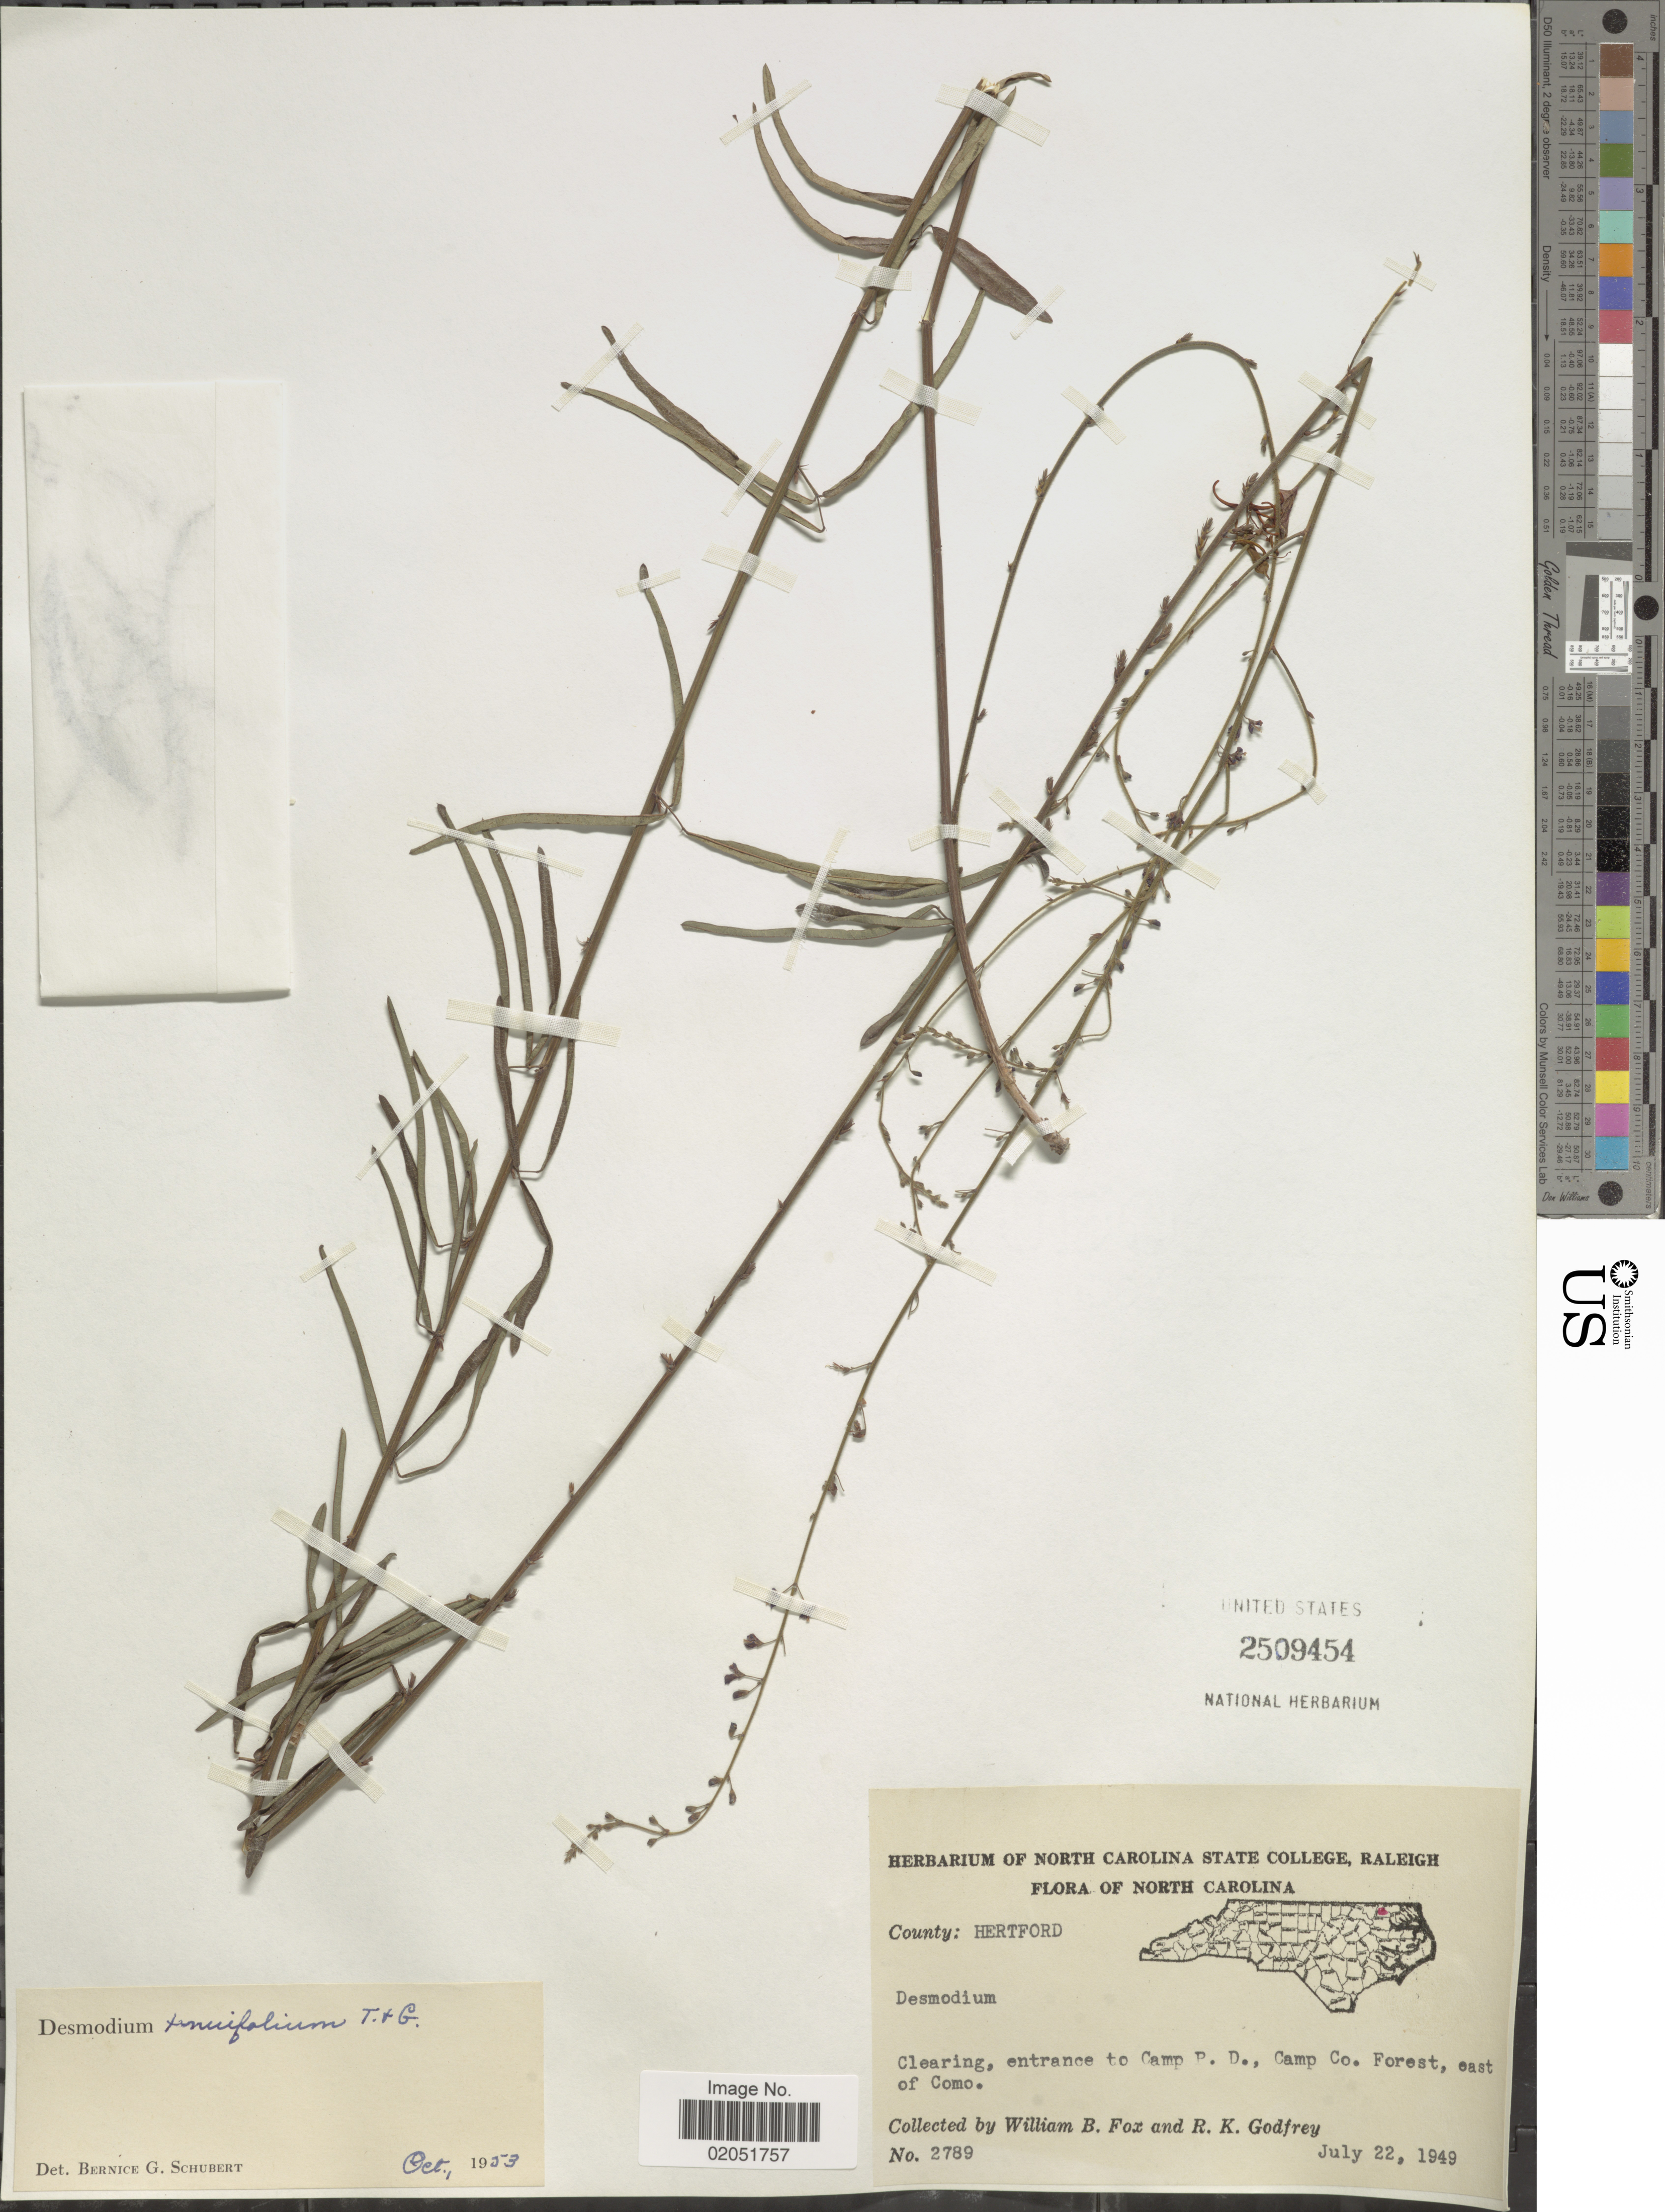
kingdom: Plantae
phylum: Tracheophyta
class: Magnoliopsida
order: Fabales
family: Fabaceae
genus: Desmodium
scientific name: Desmodium tenuifolium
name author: Torr. & A. Gray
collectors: W. B. Fox & R. K. Godfrey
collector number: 2789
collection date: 1949-07-22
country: United States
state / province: North Carolina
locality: County: Hertford, Clearing, entrance to Camp P.D. Camp Co., Forest, east of Como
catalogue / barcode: US 2509454